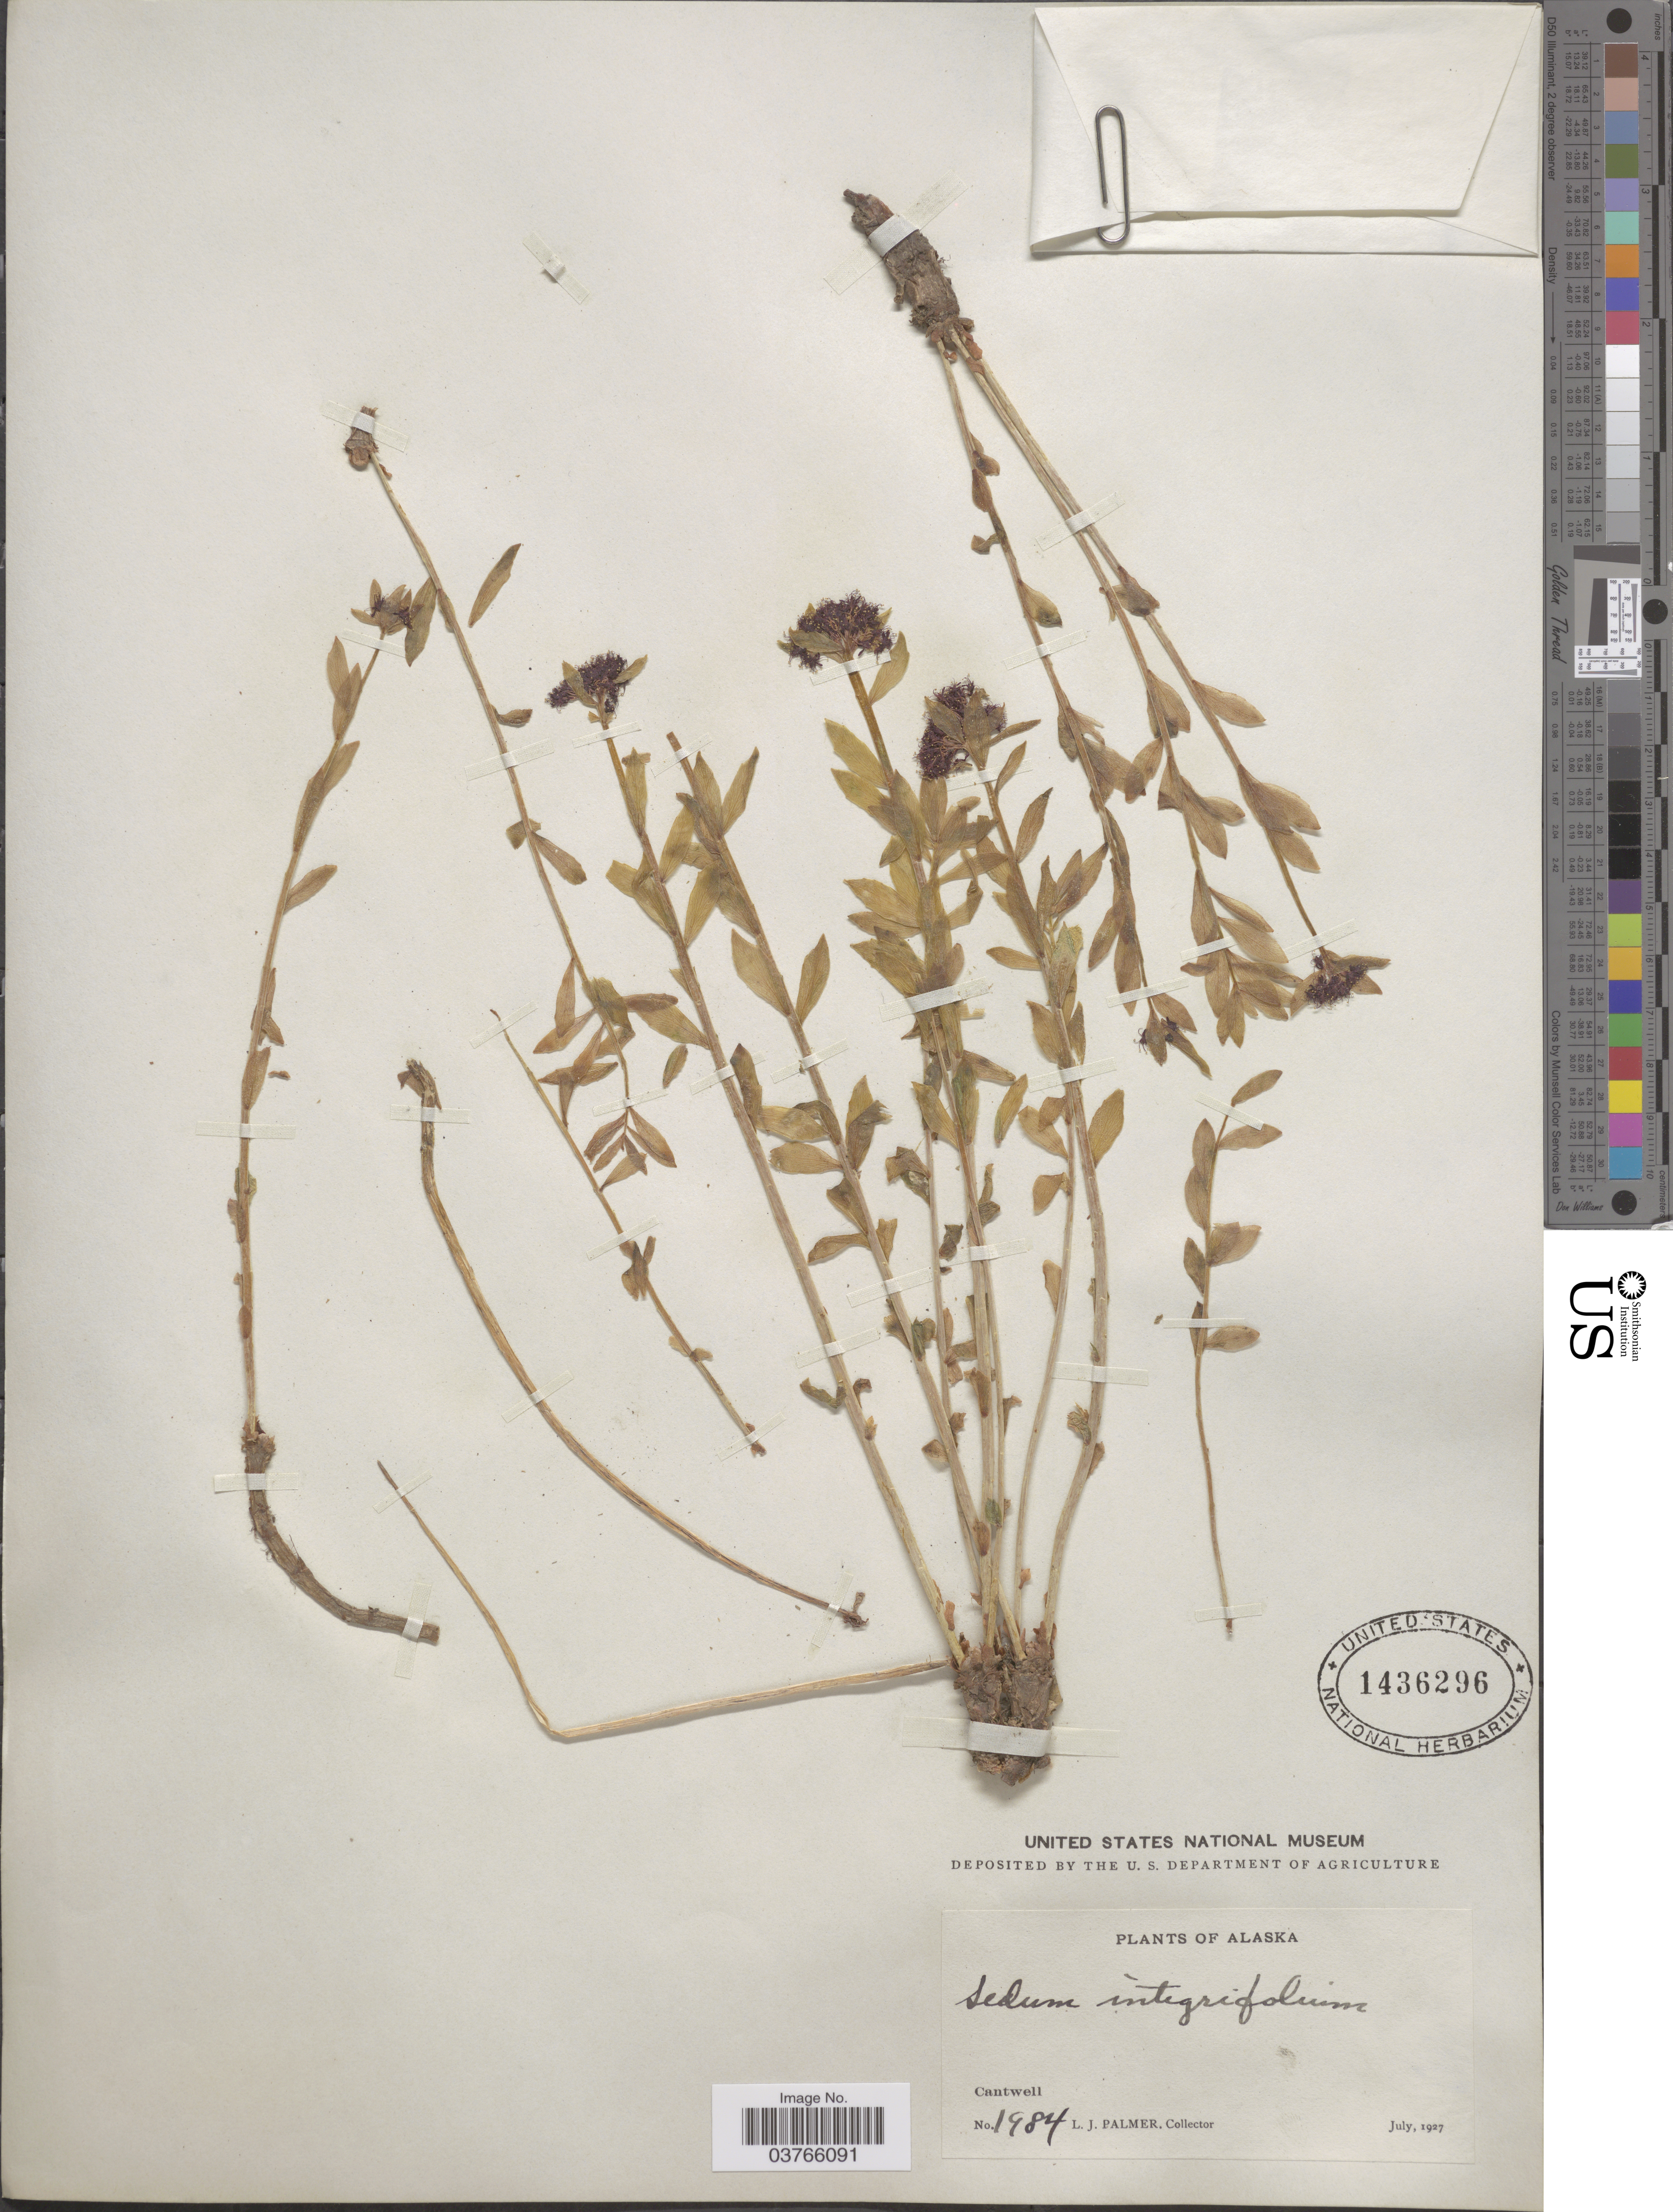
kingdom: Plantae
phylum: Tracheophyta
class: Magnoliopsida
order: Saxifragales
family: Crassulaceae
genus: Rhodiola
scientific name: Rhodiola integrifolia subsp. integrifolia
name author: Raf.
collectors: L. J. Palmer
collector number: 1984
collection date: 1927-07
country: United States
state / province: Alaska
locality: Cantwell.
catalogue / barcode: US 1436296